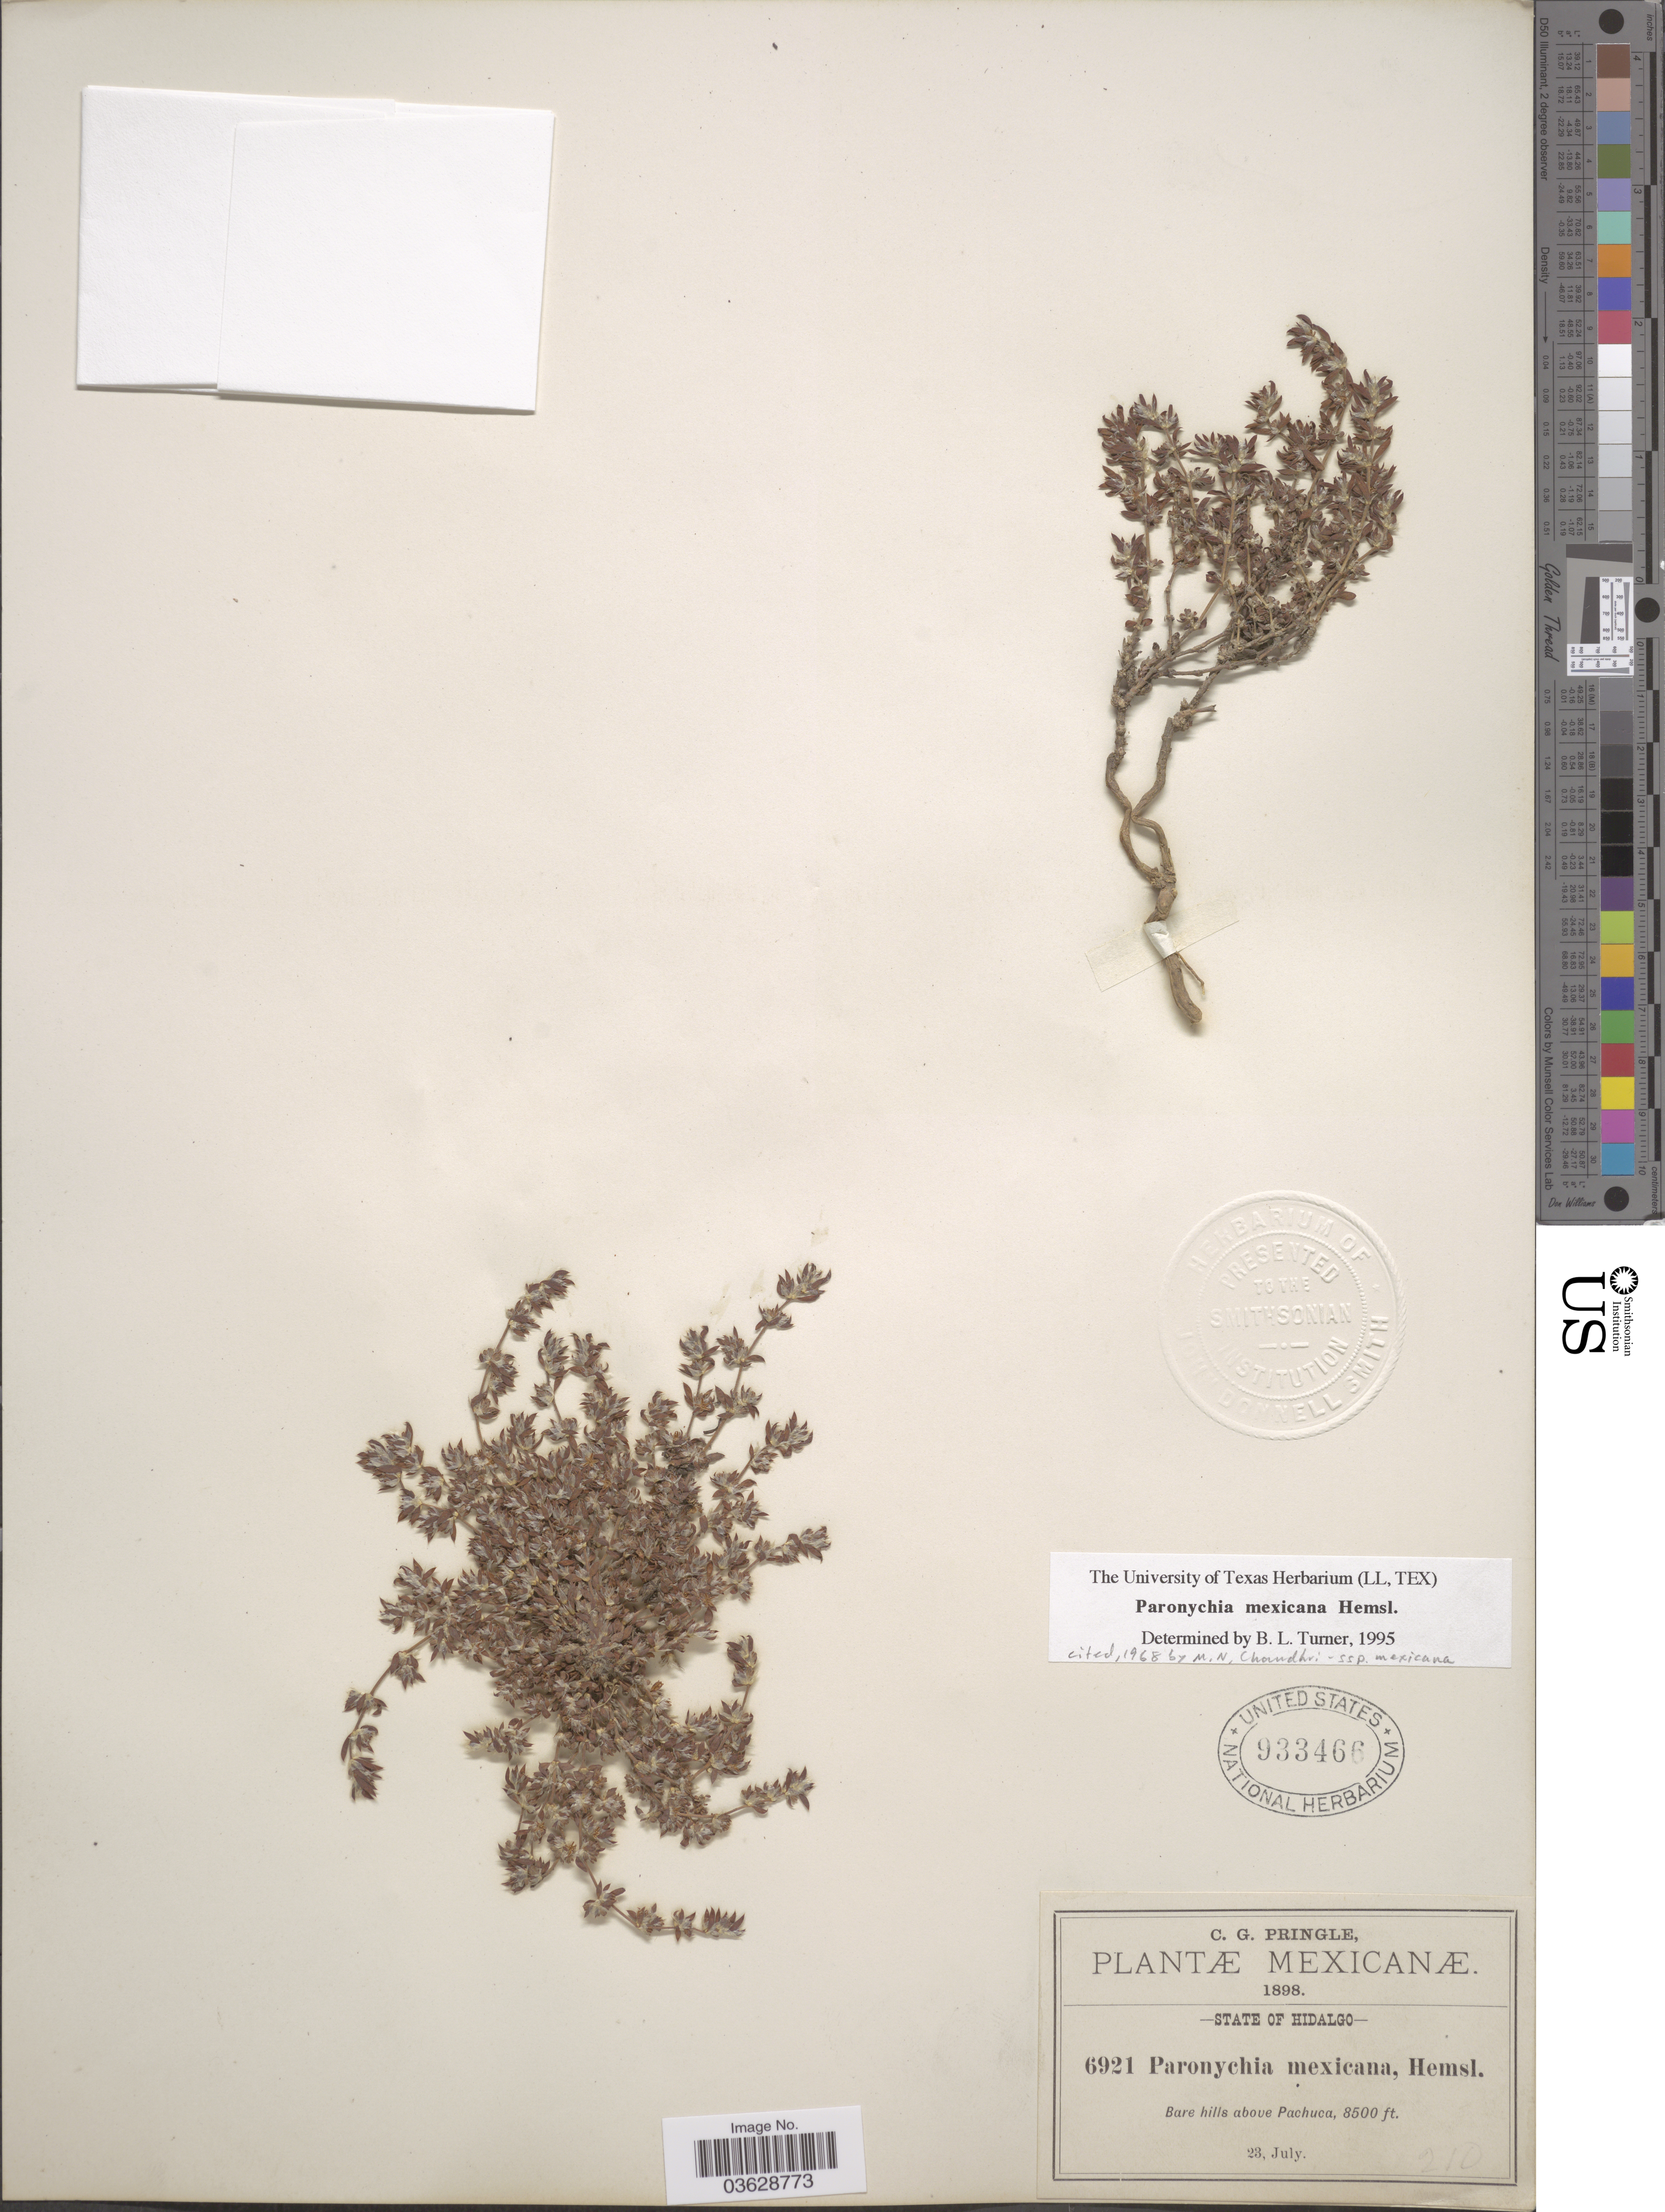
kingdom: Plantae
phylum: Tracheophyta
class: Magnoliopsida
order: Caryophyllales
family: Caryophyllaceae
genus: Paronychia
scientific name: Paronychia mexicana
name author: Hemsl.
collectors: C. G. Pringle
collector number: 6921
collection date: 1898-07-23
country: Mexico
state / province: Hidalgo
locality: Bare hills above Pachuca.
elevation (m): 2591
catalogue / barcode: US 933466